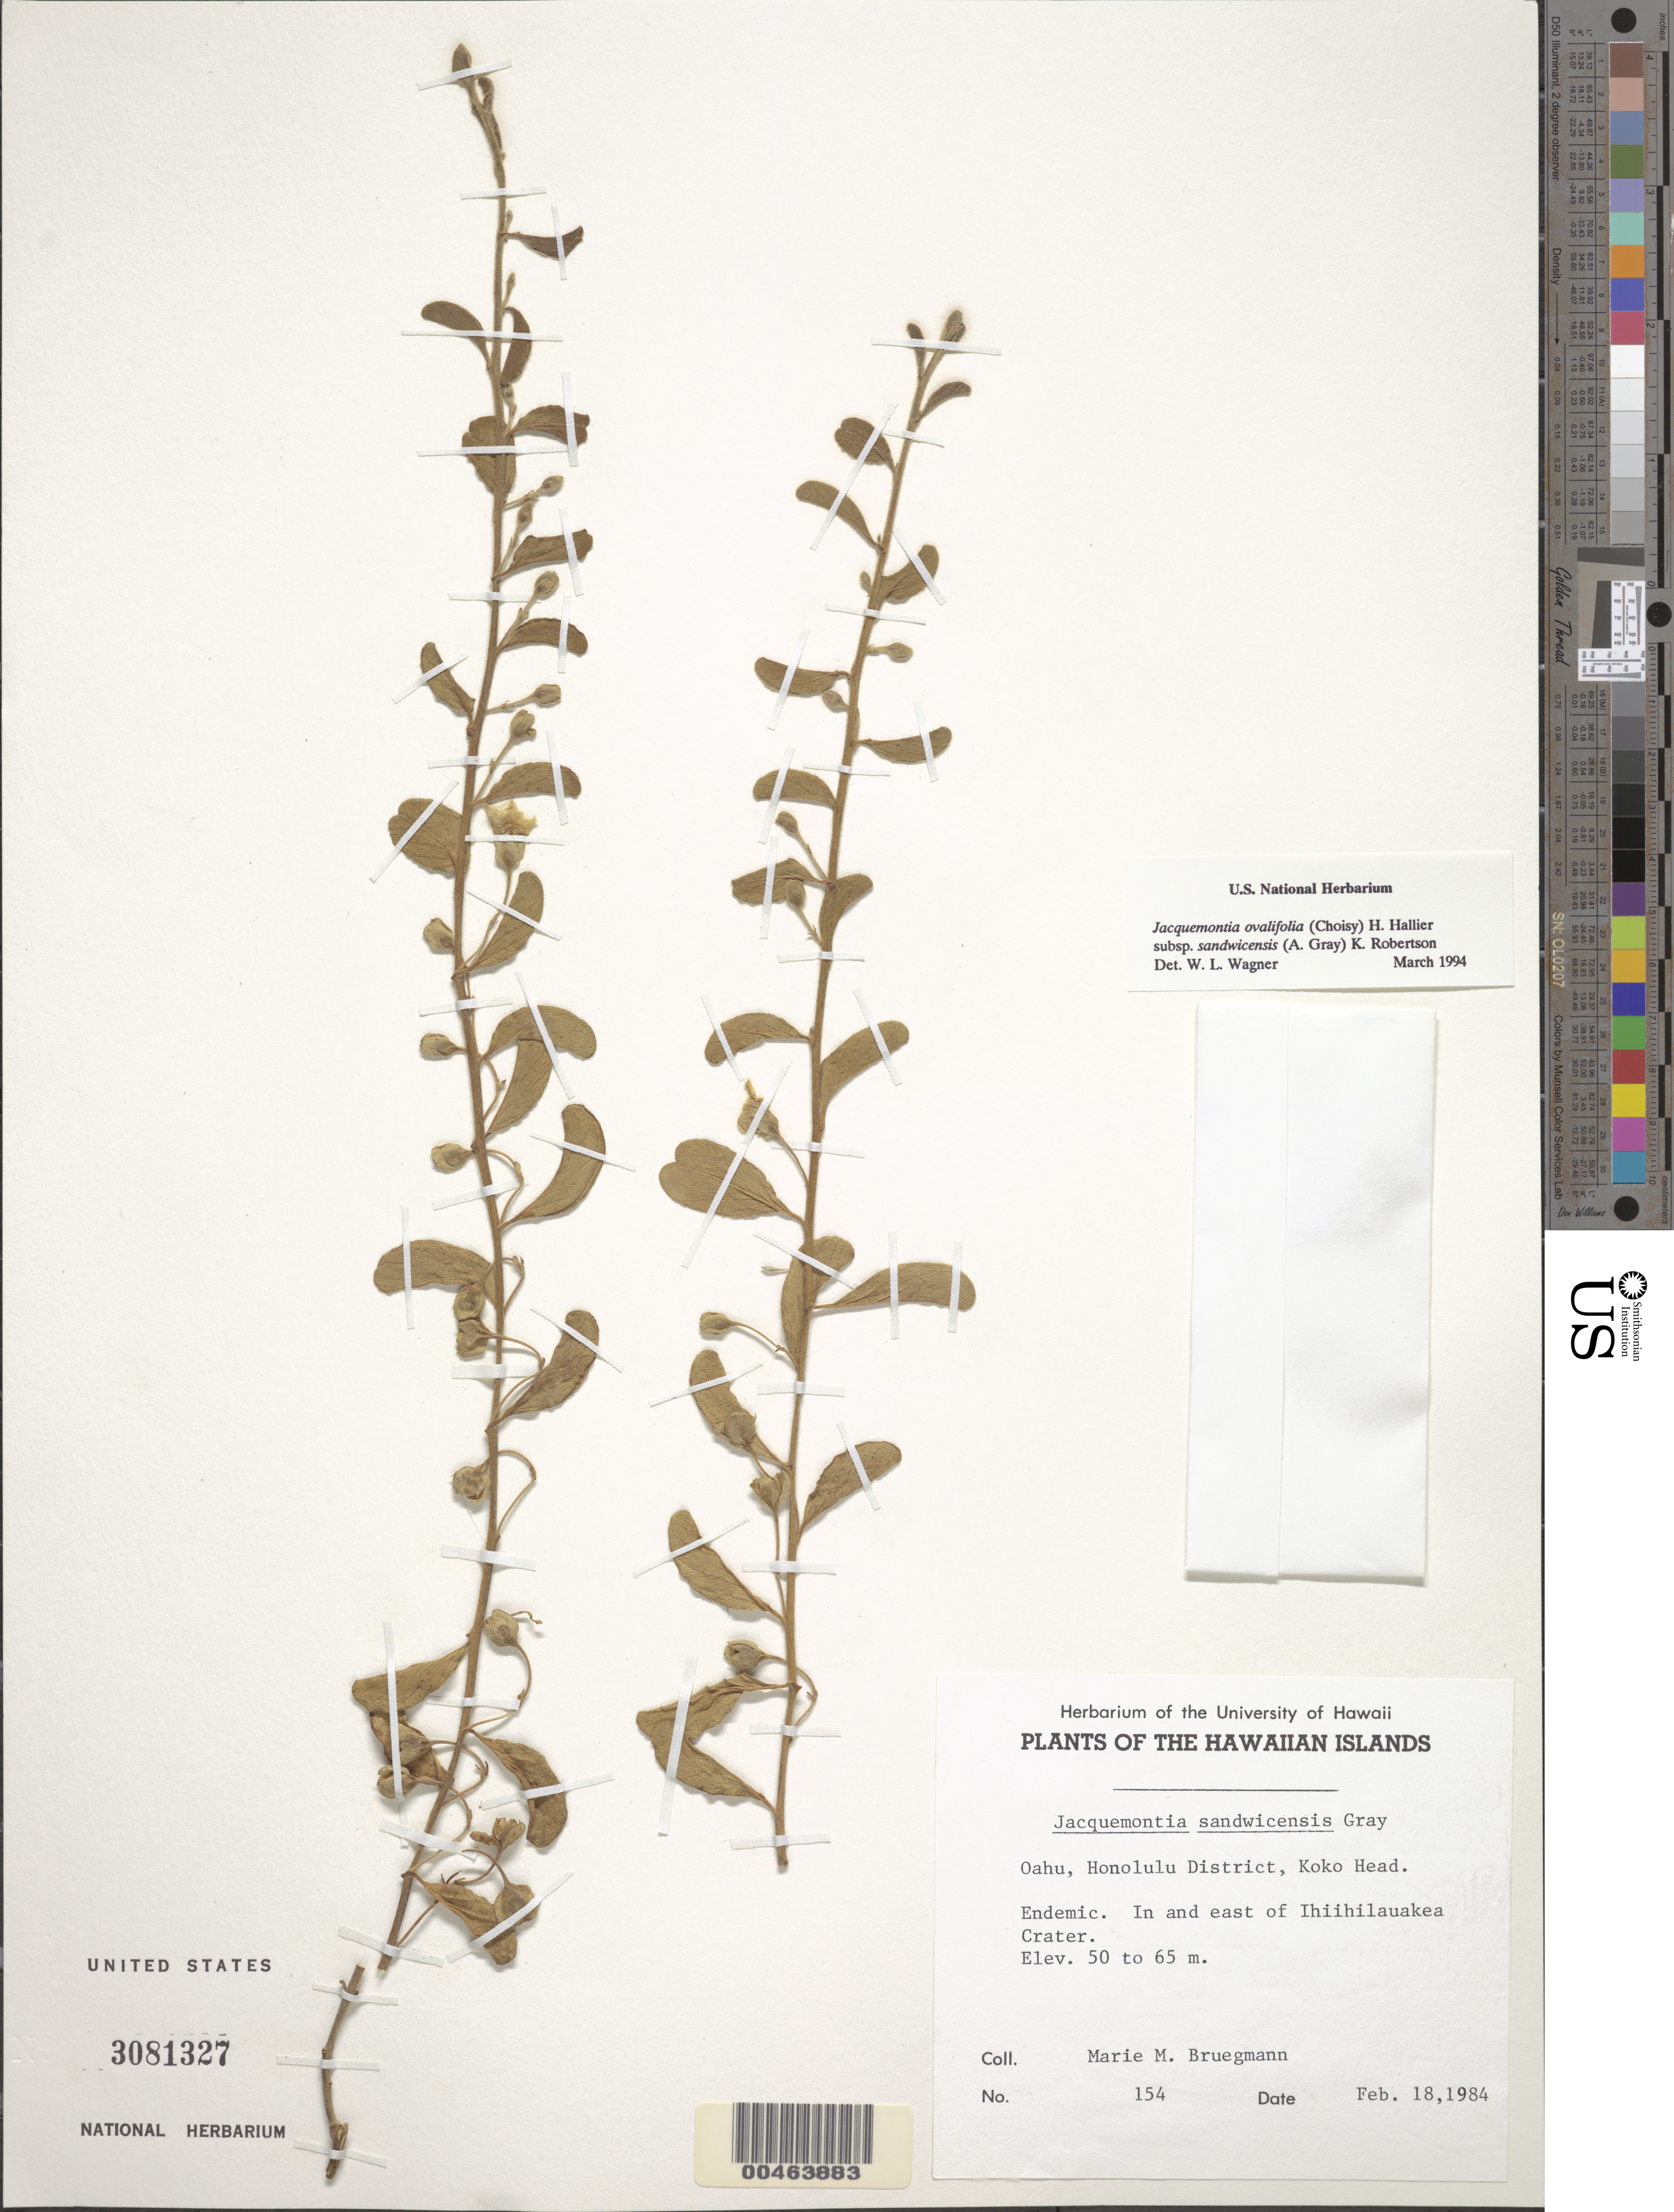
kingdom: Plantae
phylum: Tracheophyta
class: Magnoliopsida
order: Solanales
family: Convolvulaceae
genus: Jacquemontia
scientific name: Jacquemontia sandwicensis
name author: A. Gray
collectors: M. Bruegmann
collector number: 154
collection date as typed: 18 Feb 1984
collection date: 1984-02-18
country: United States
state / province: Hawaii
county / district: Honolulu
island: Oahu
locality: Honolulu District, Koko Head. In and near Ihiihilauakea Crater.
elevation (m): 50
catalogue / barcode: US 3081327